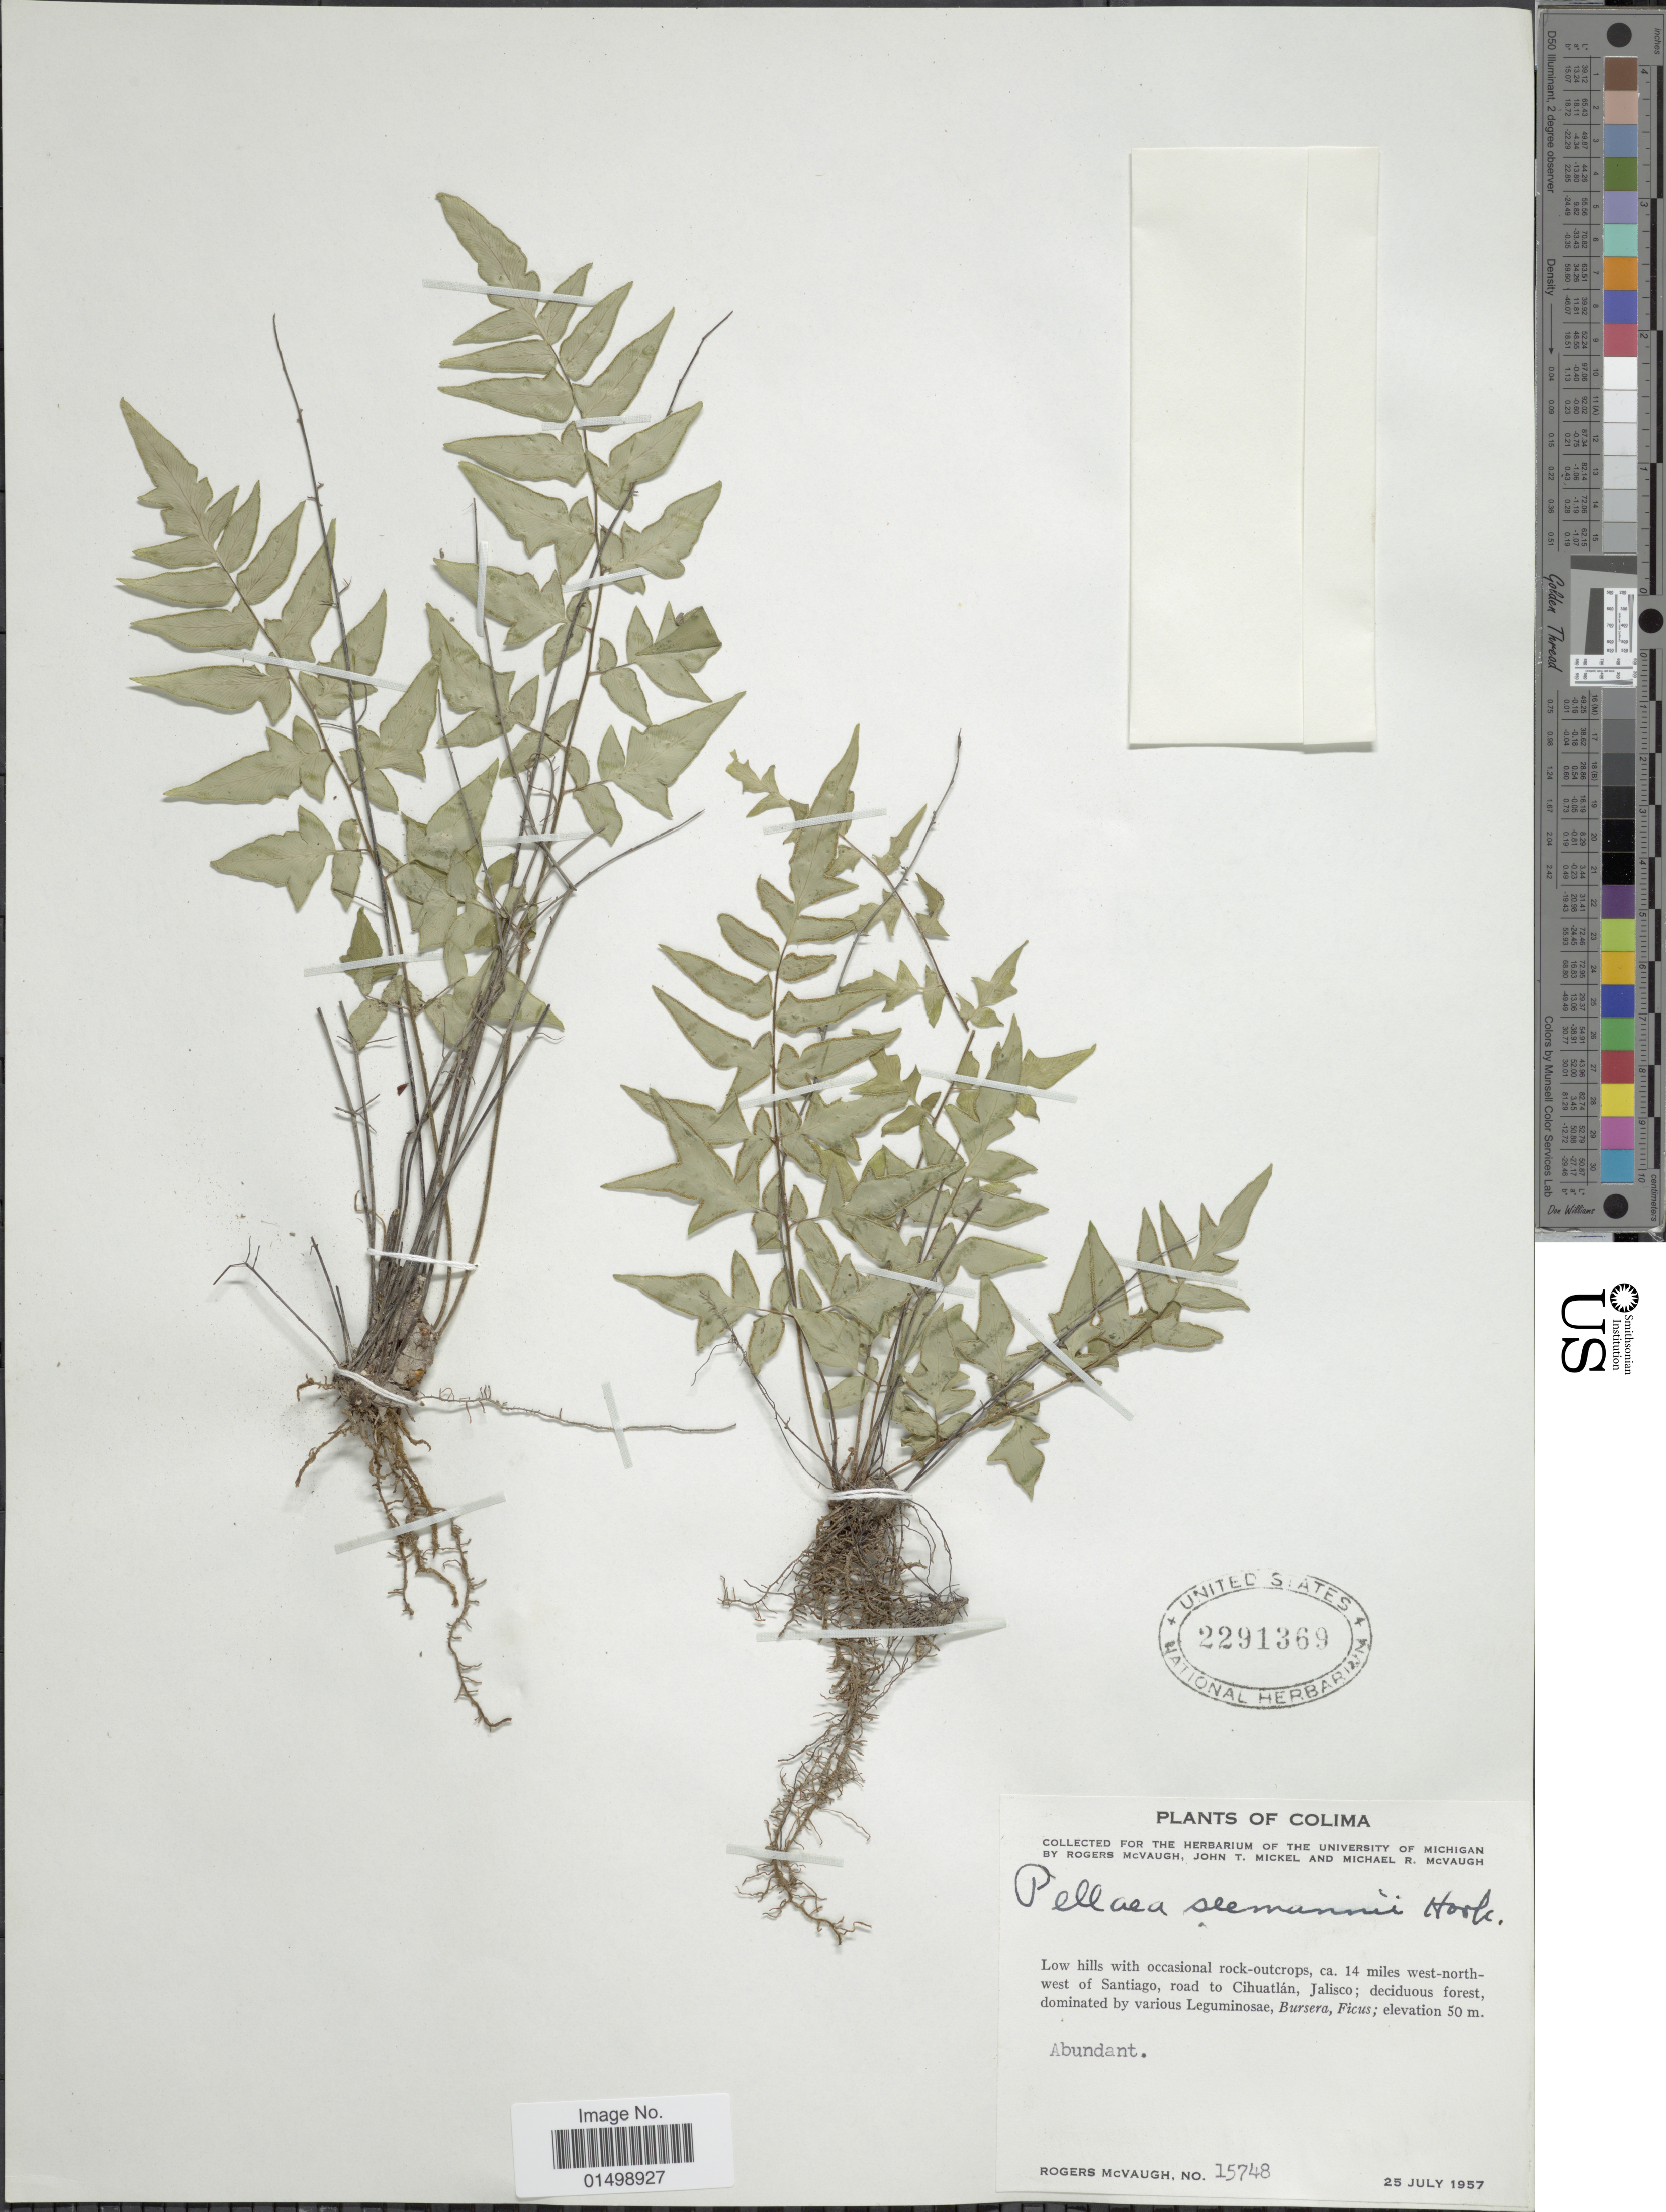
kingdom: Plantae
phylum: Tracheophyta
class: Polypodiopsida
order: Polypodiales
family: Pteridaceae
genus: Cheilanthes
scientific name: Cheilanthes lozanii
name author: (Maxon) R.M. Tryon & A.F. Tryon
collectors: R. McVaugh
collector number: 15748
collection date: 1957-07-25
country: Mexico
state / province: Colima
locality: Low hills with occasional rock-outcrops, ca. 14 miles west-north-west of Santiago, road to Cihuatlan, Jalisco.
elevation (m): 50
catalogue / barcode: US 2291369